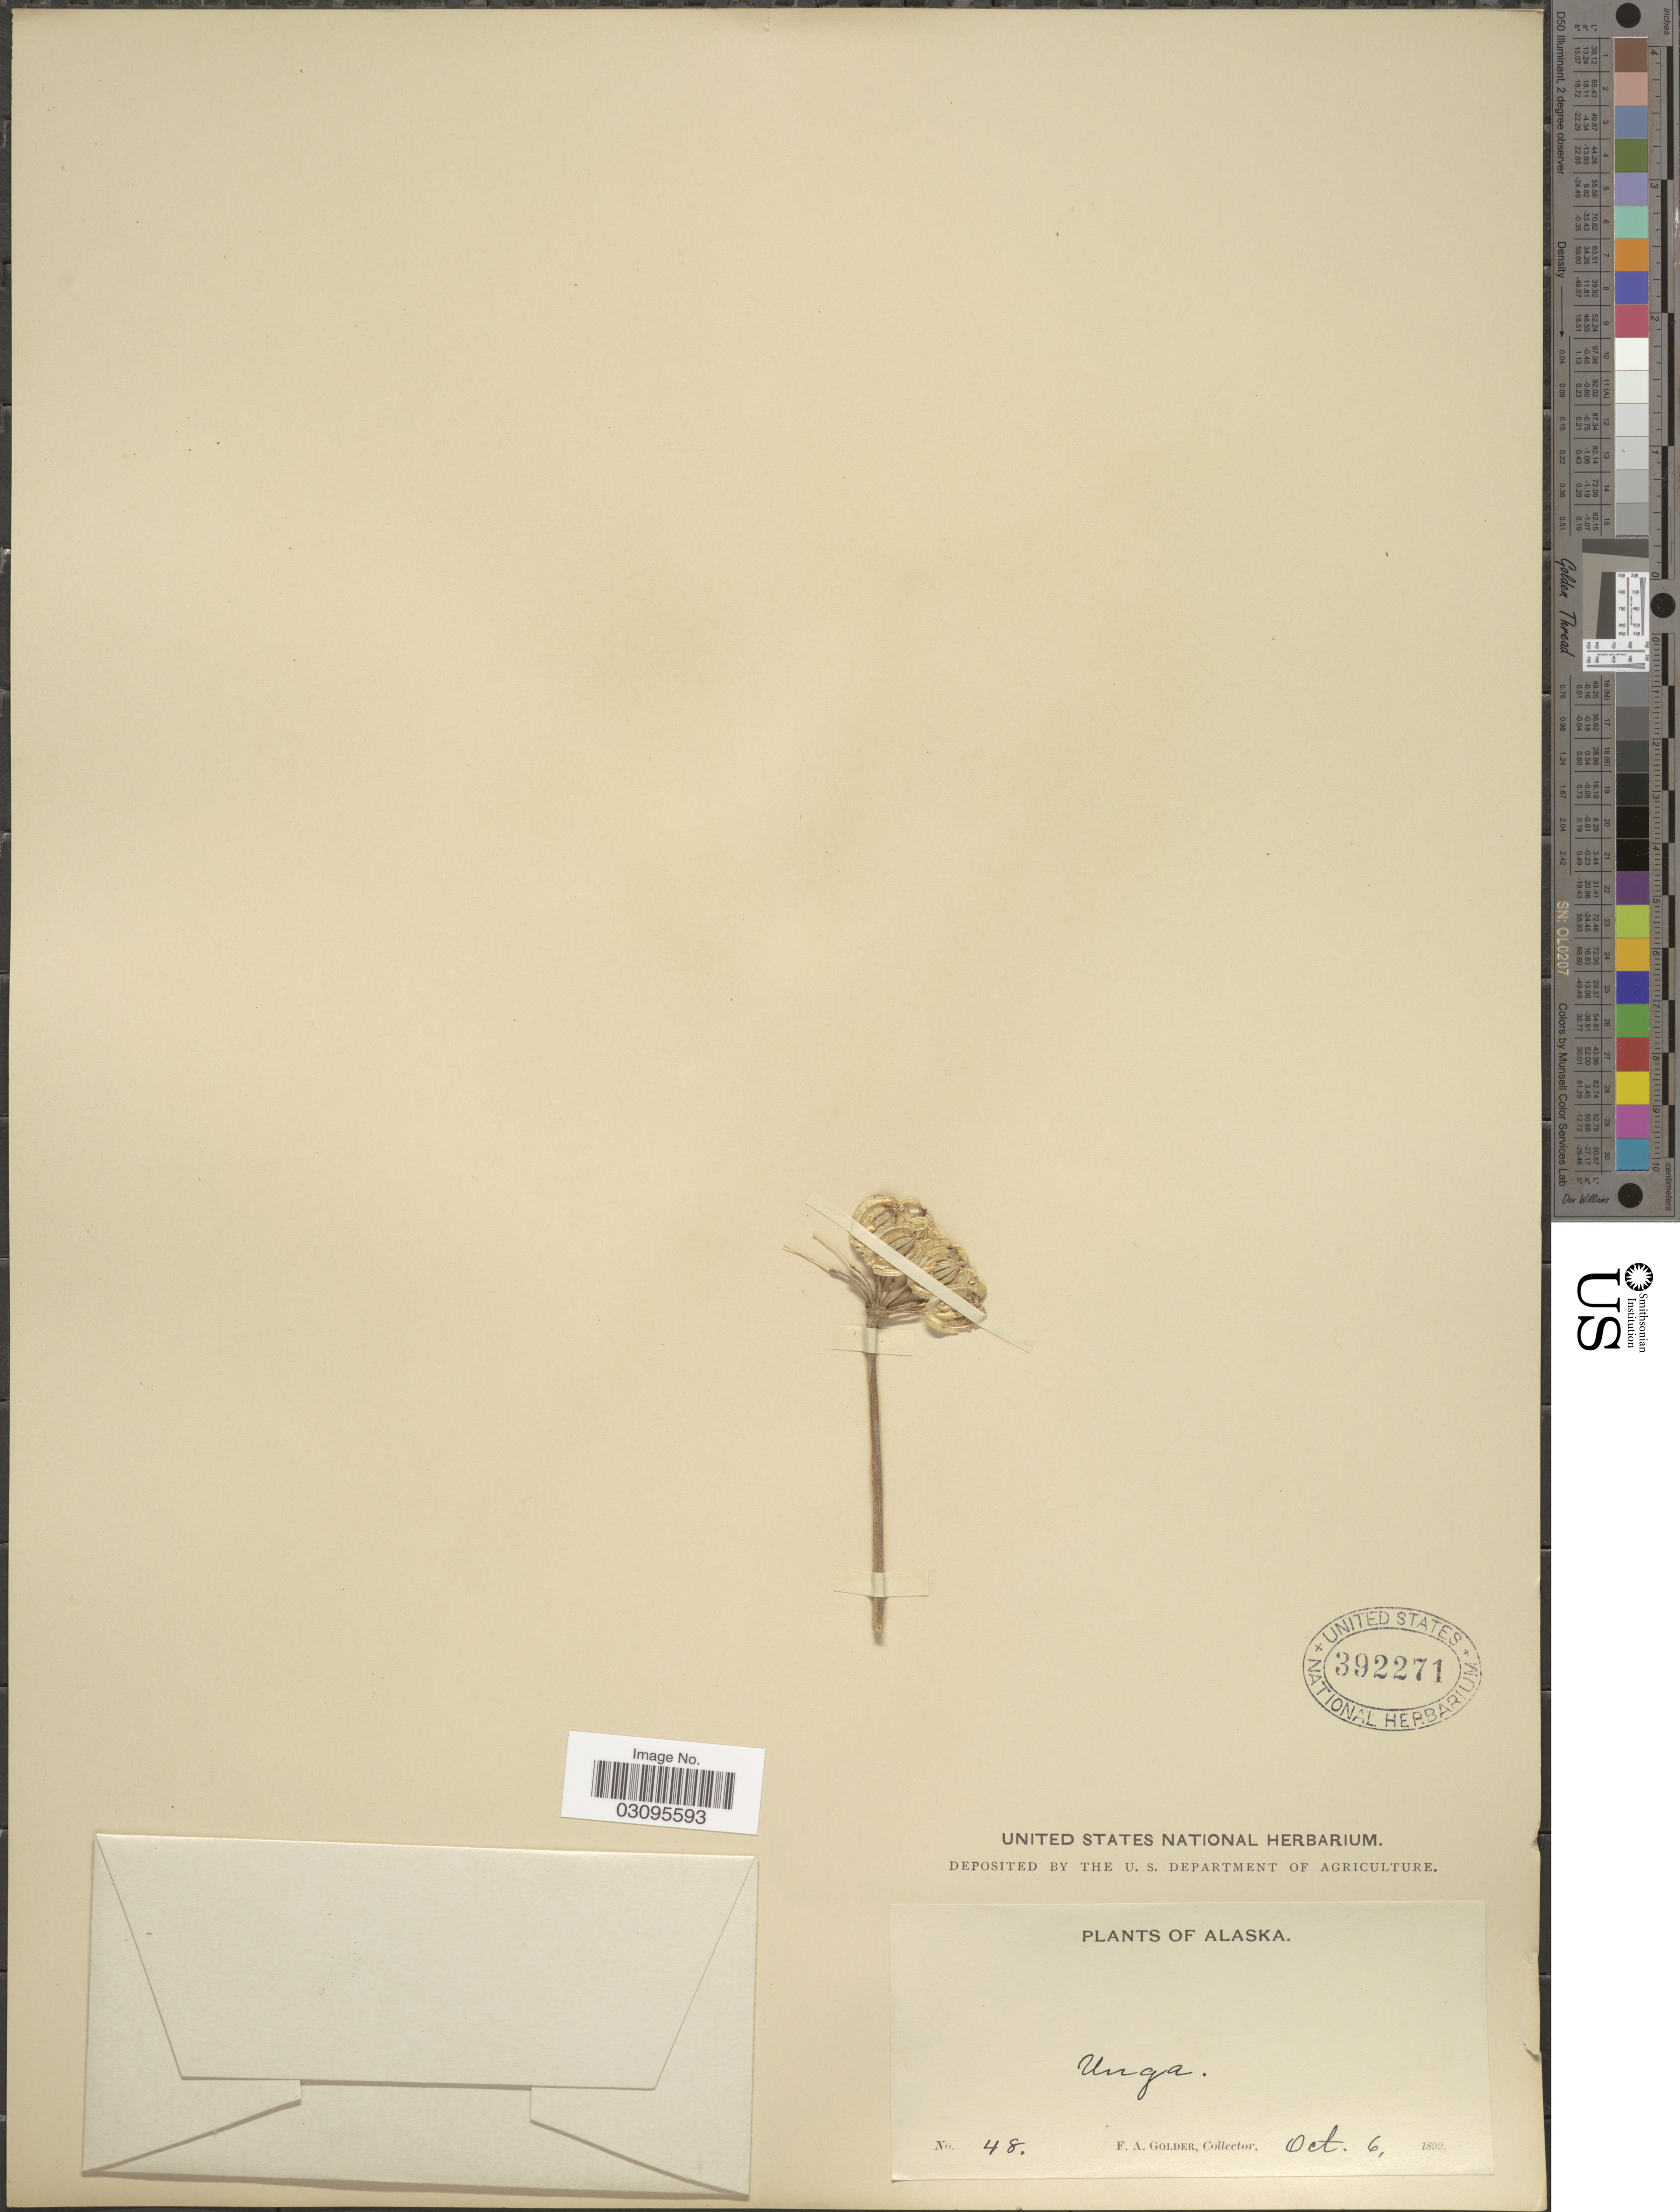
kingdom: Plantae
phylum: Tracheophyta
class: Magnoliopsida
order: Apiales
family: Apiaceae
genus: Heracleum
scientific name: Heracleum lanatum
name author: Michx.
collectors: F. Golder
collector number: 48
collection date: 1899-10-06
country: United States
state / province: Alaska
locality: Unga.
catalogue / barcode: US 392271